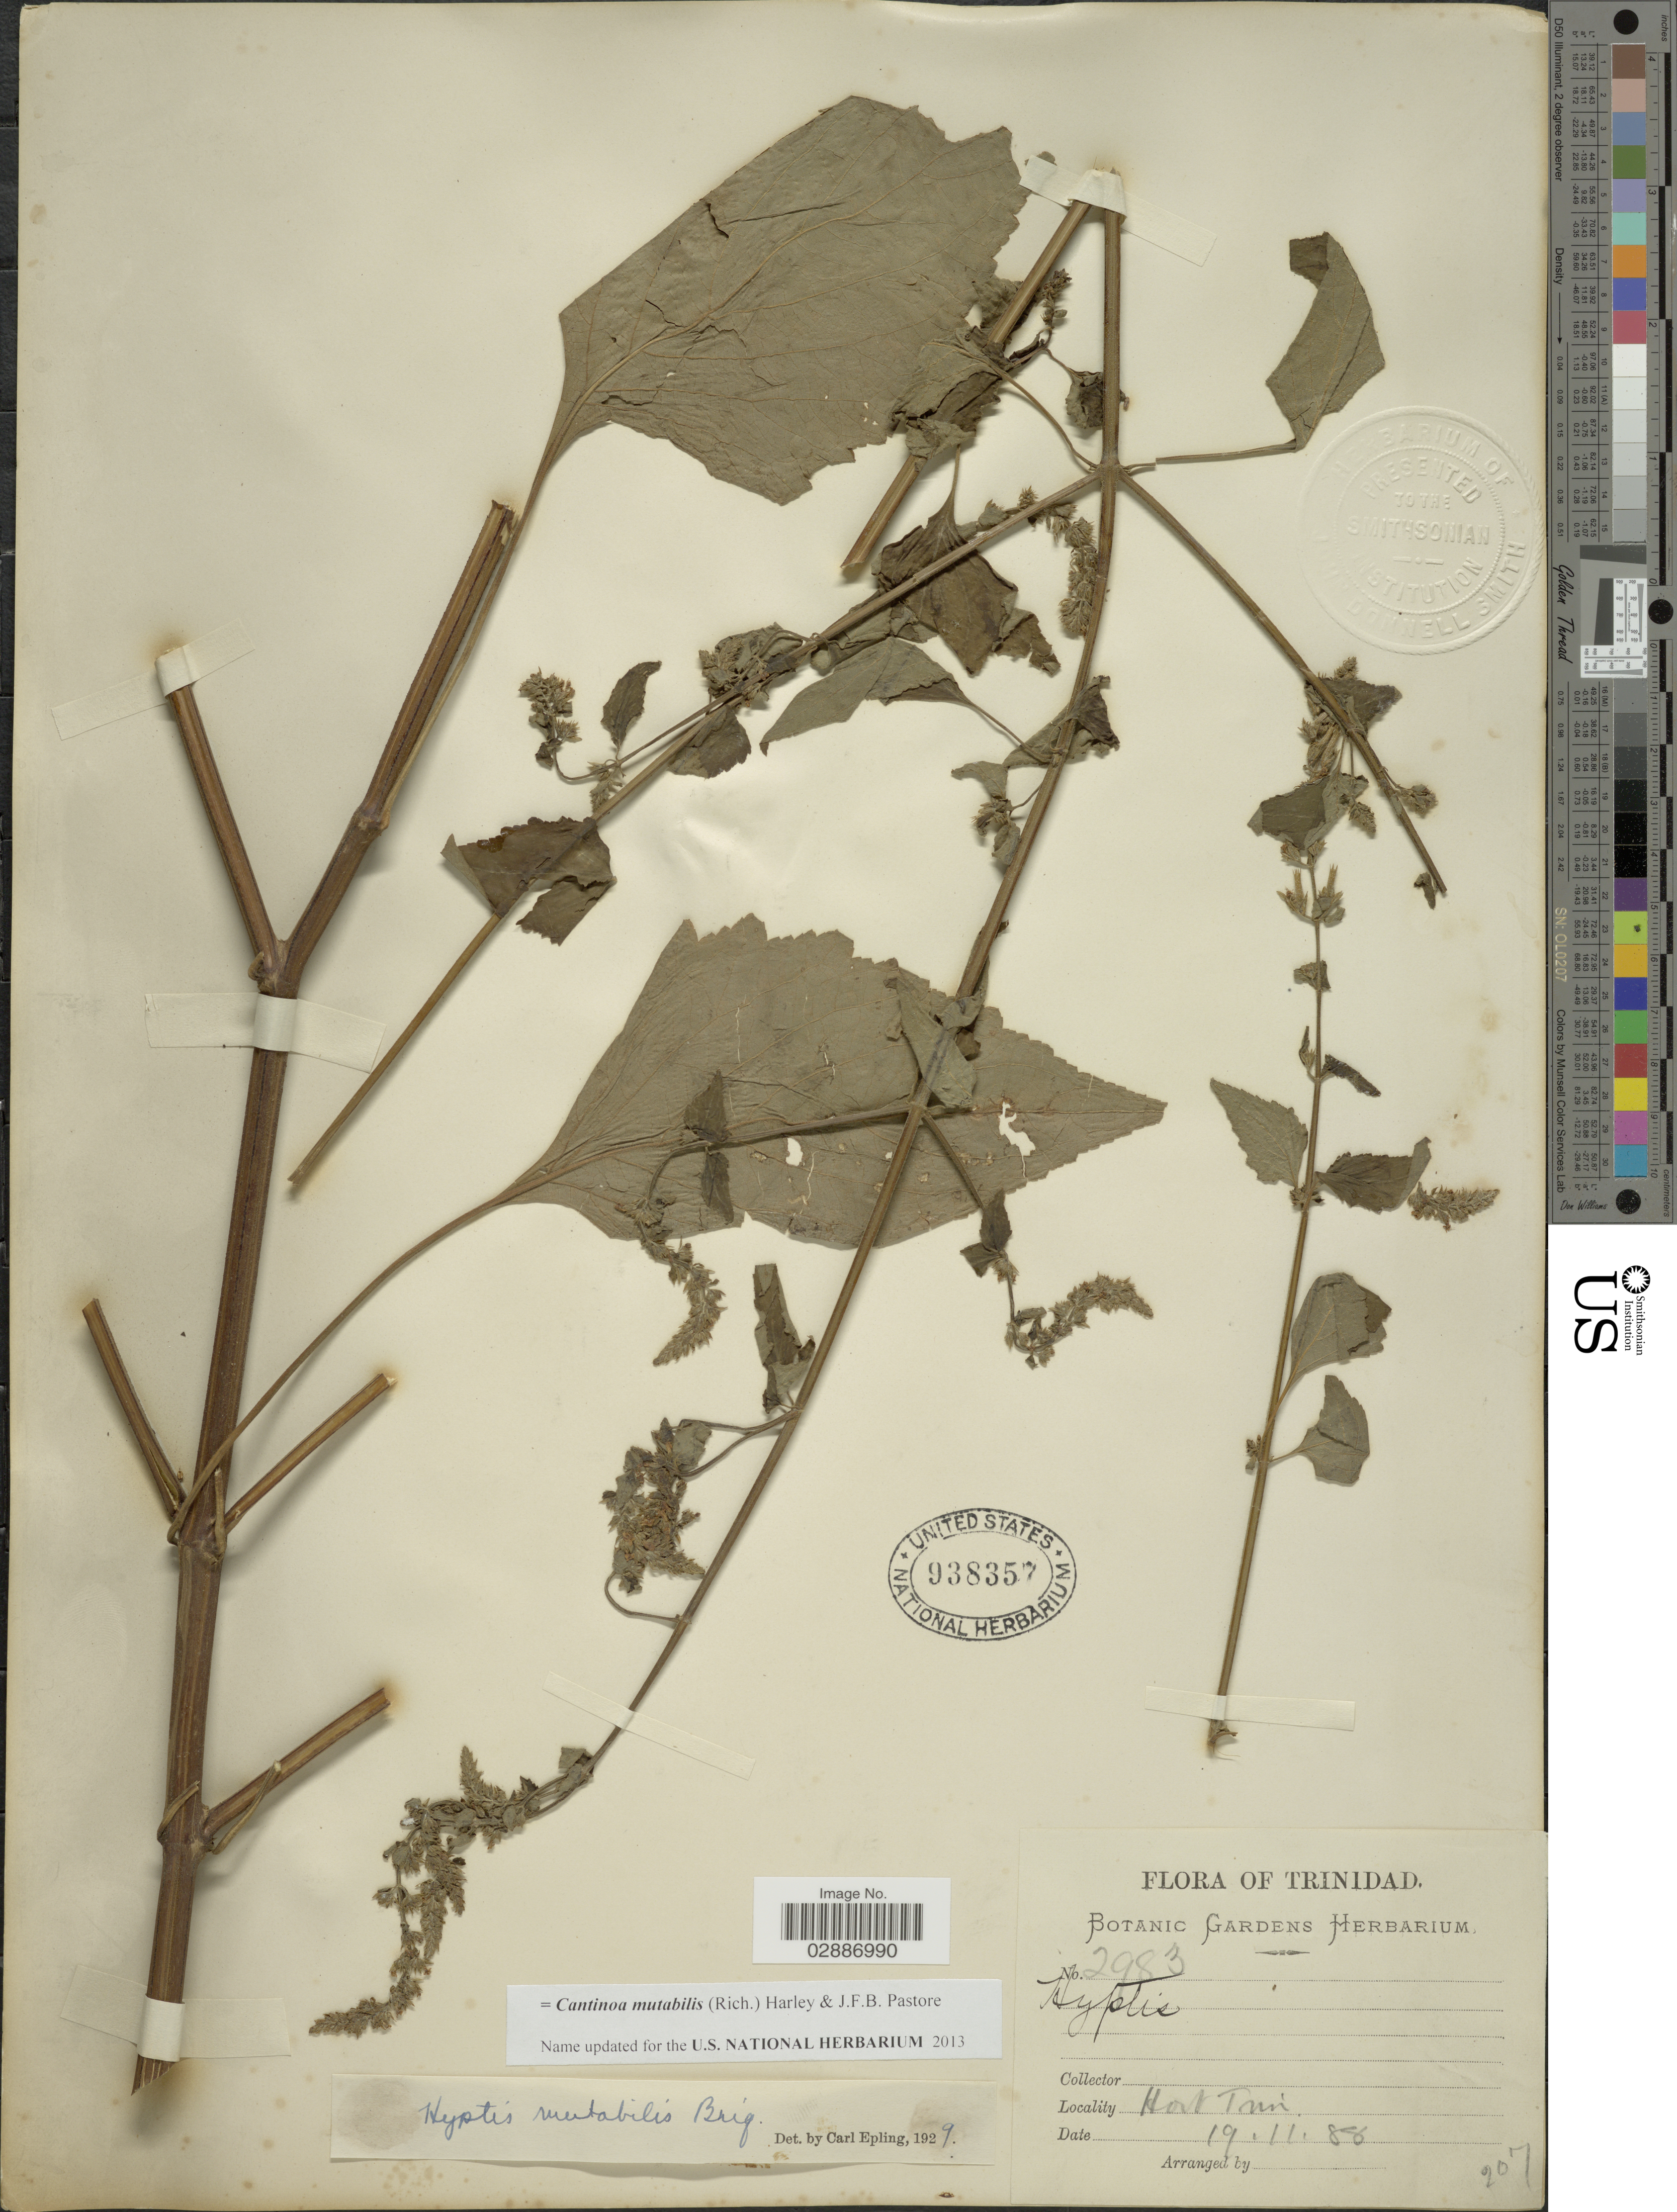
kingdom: Plantae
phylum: Tracheophyta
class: Magnoliopsida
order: Lamiales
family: Lamiaceae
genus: Cantinoa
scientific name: Cantinoa mutabilis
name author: (Epling) Harley & J.F.B. Pastore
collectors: ex herb. Botanic Gardens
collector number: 2983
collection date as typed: Transcribed d/m/y: 19/11/88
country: Trinidad and Tobago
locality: Trinidad. Hort Trin.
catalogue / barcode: US 938357